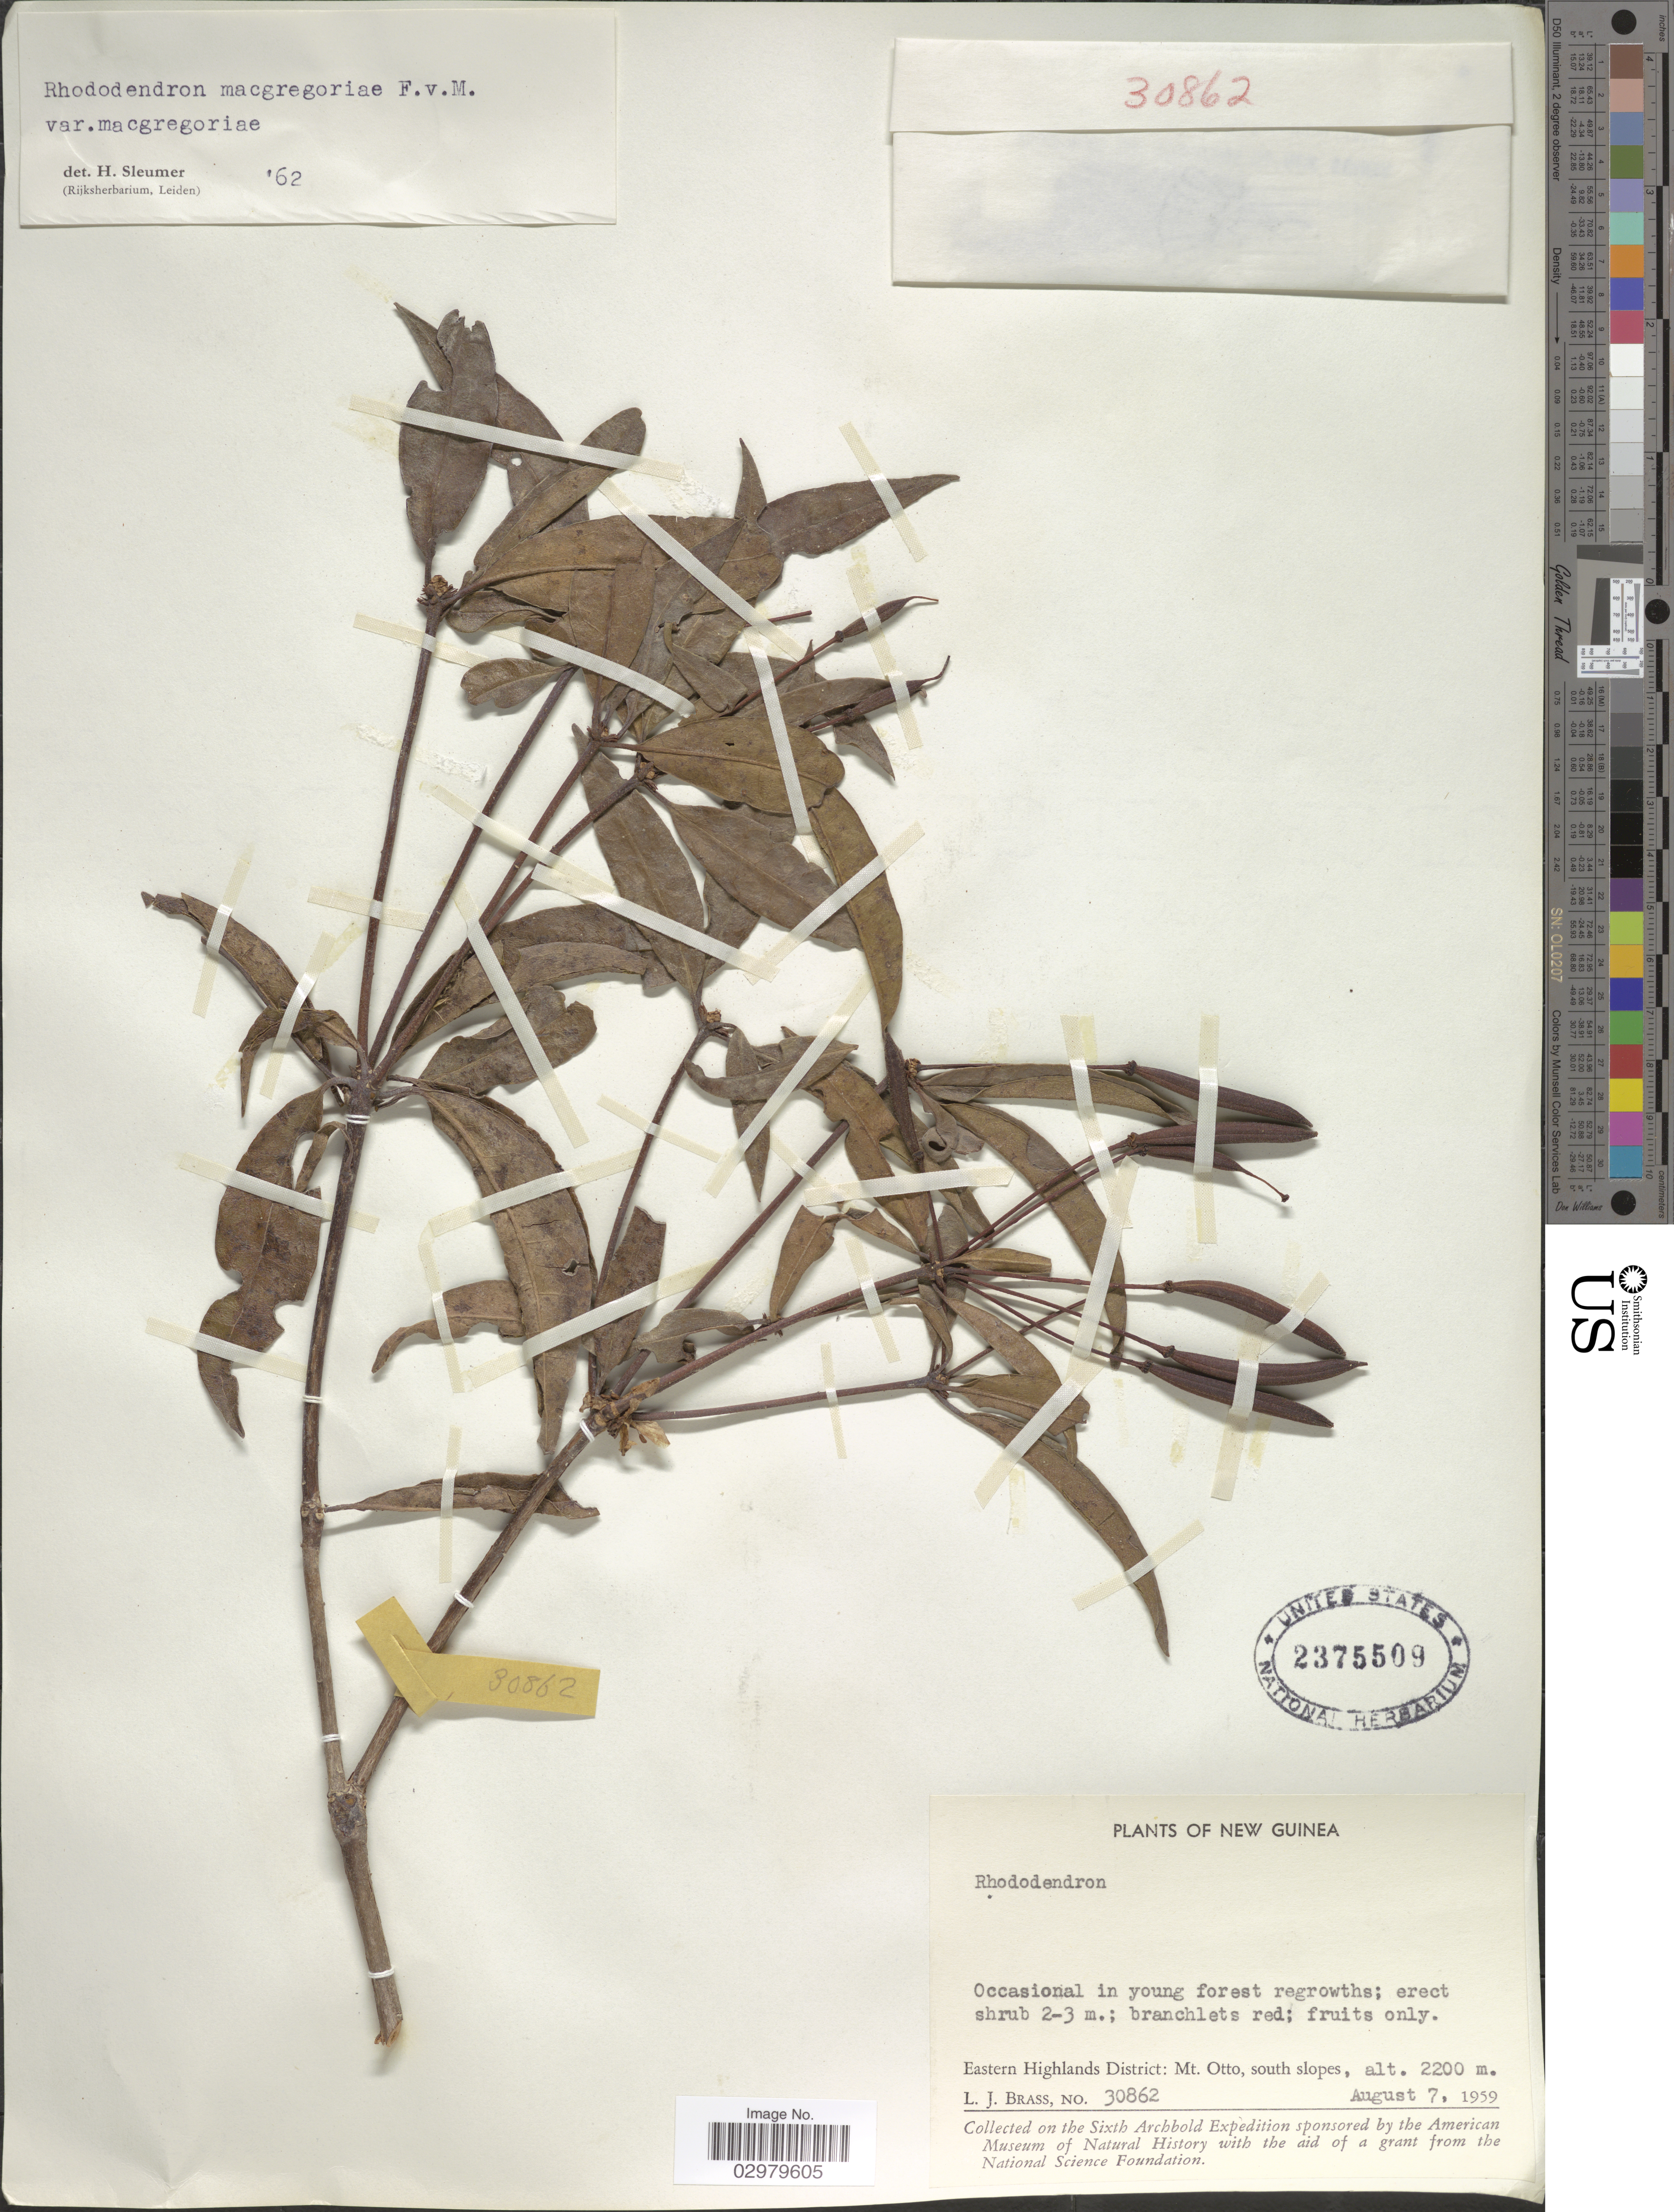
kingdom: Plantae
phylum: Tracheophyta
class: Magnoliopsida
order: Ericales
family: Ericaceae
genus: Rhododendron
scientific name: Rhododendron macgregoriae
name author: F. Muell.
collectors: L. J. Brass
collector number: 30862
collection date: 1959-08-07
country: Papua New Guinea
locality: New Guinea. Eastern Highlands District: Mt. Otto, south slopes.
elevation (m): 2200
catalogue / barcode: US 2375509